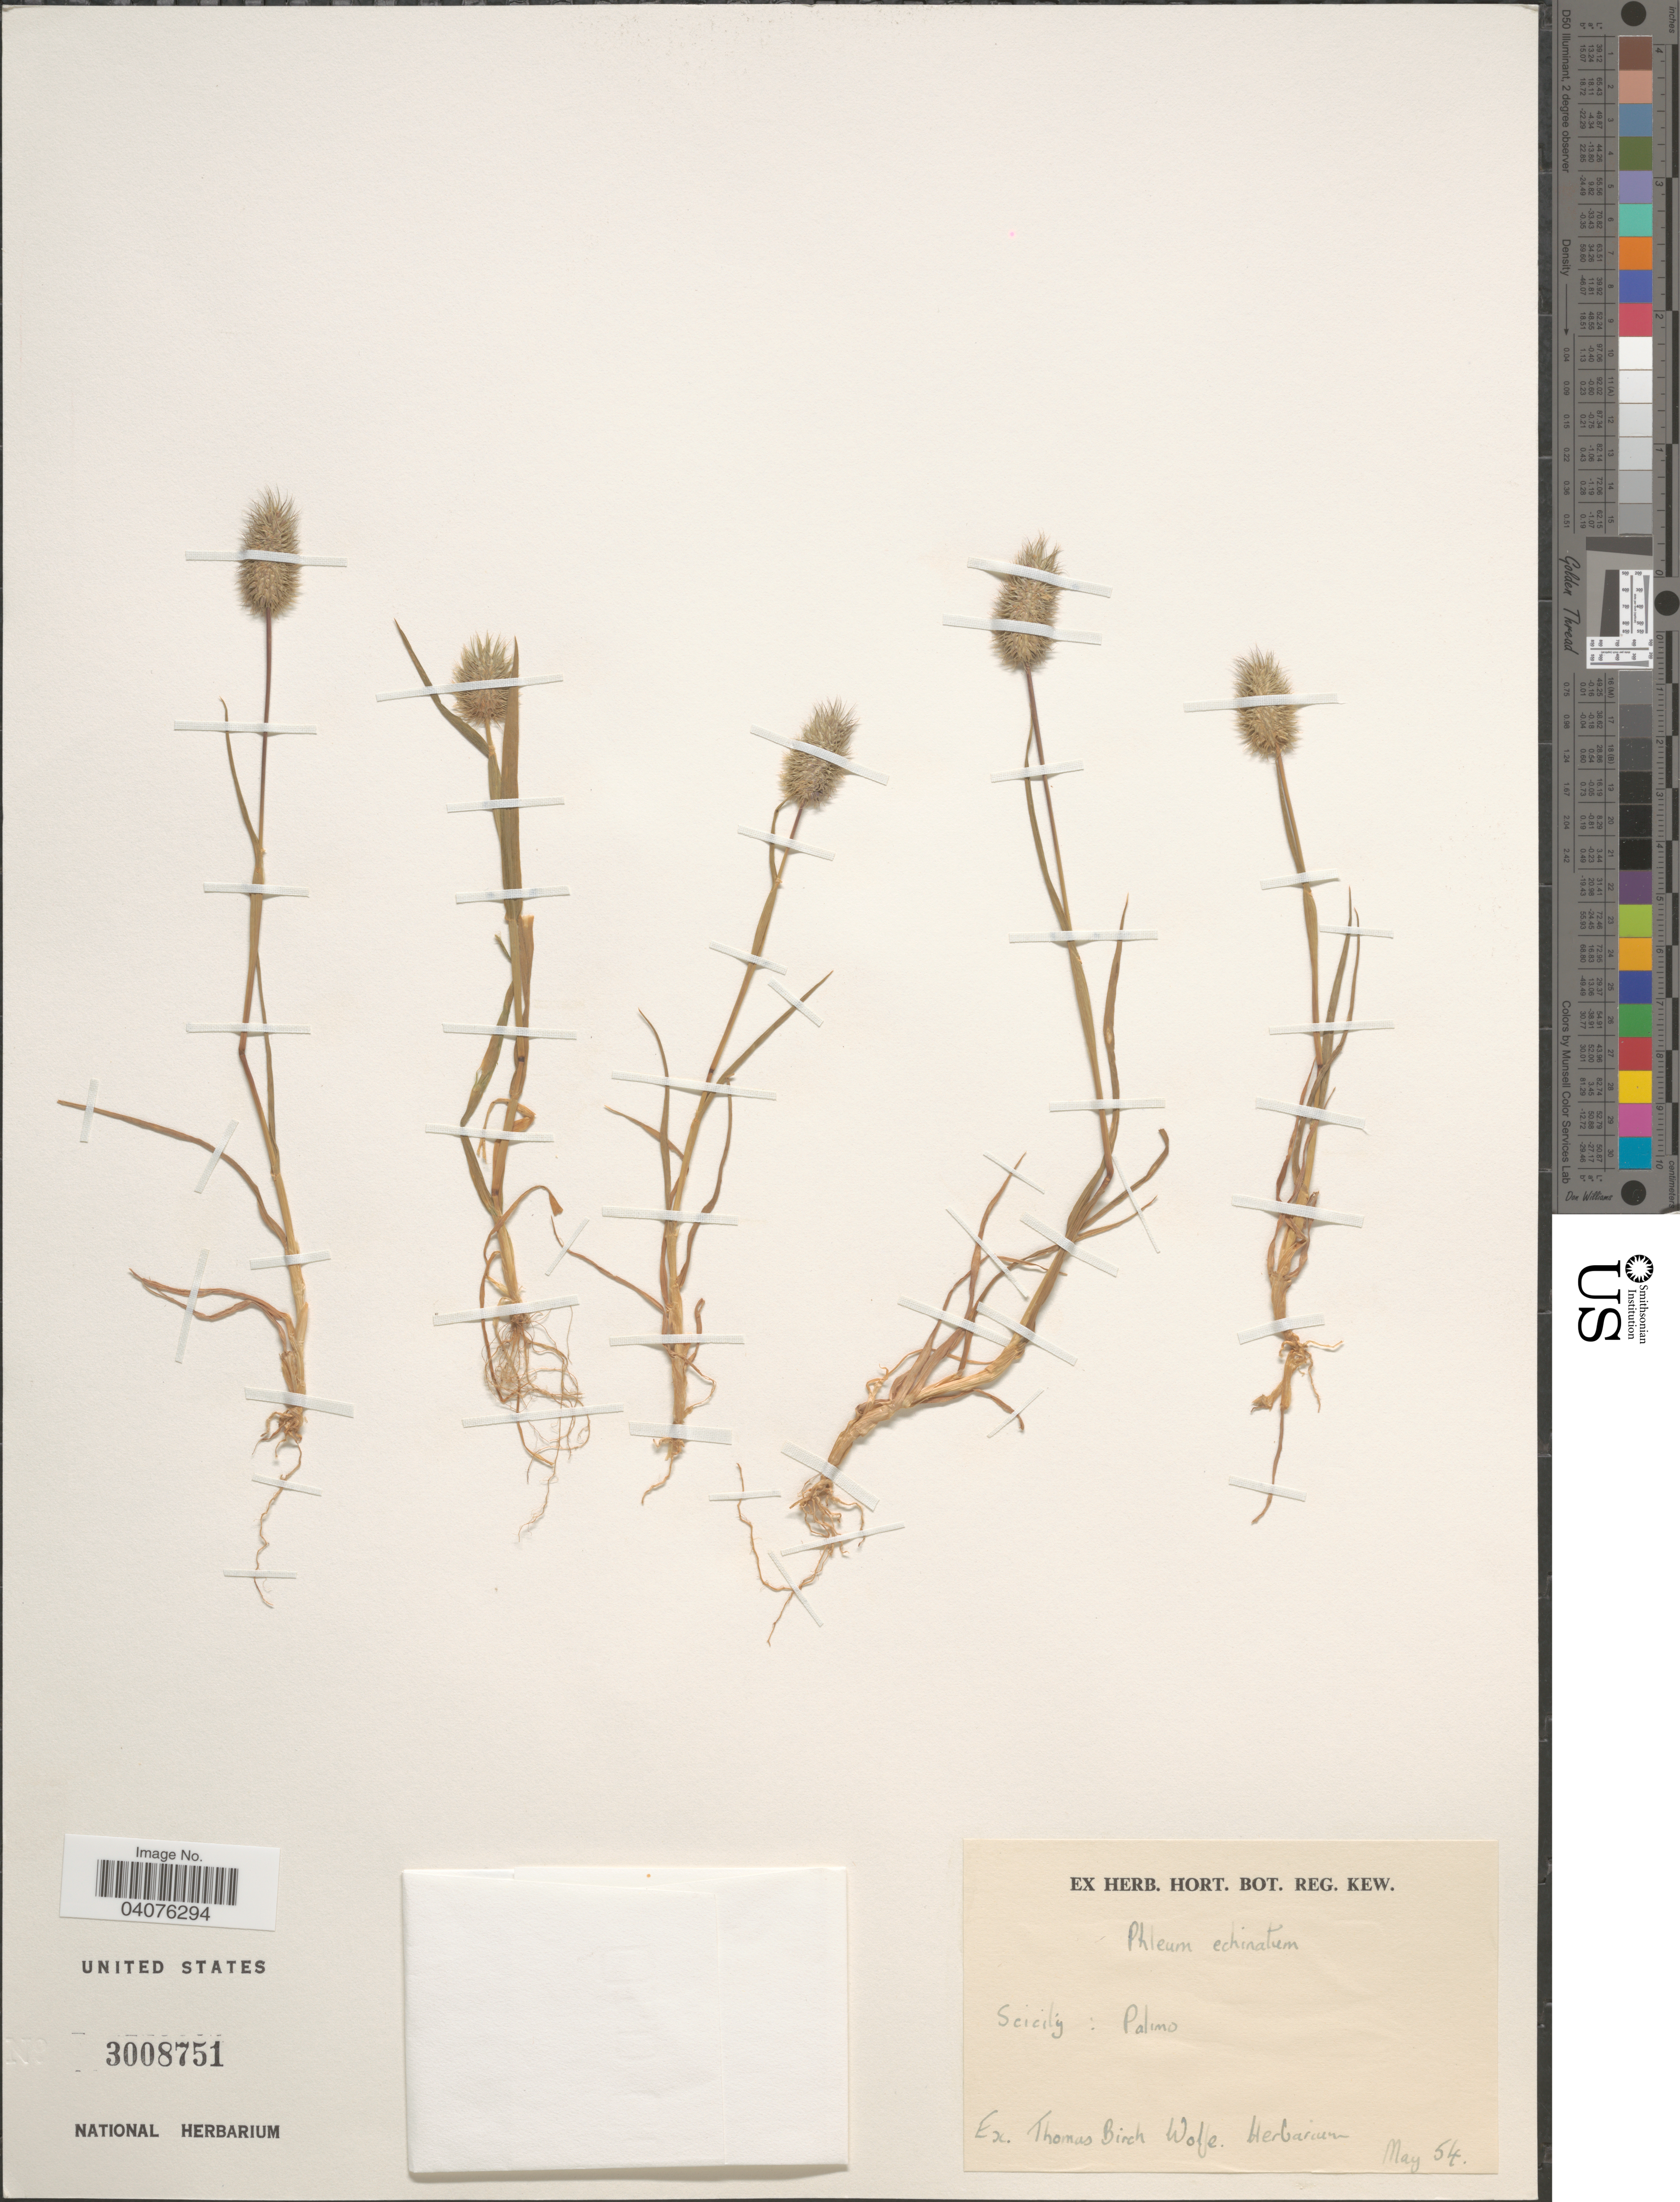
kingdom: Plantae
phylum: Tracheophyta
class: Liliopsida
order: Poales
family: Poaceae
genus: Phleum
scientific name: Phleum echinatum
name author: Host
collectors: Ex herb. Thomas Birch Wolfe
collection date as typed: Transcribed d/m/y: /5/54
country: Italy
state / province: Siciliana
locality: Scicily: Palimo.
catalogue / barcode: US 3008751